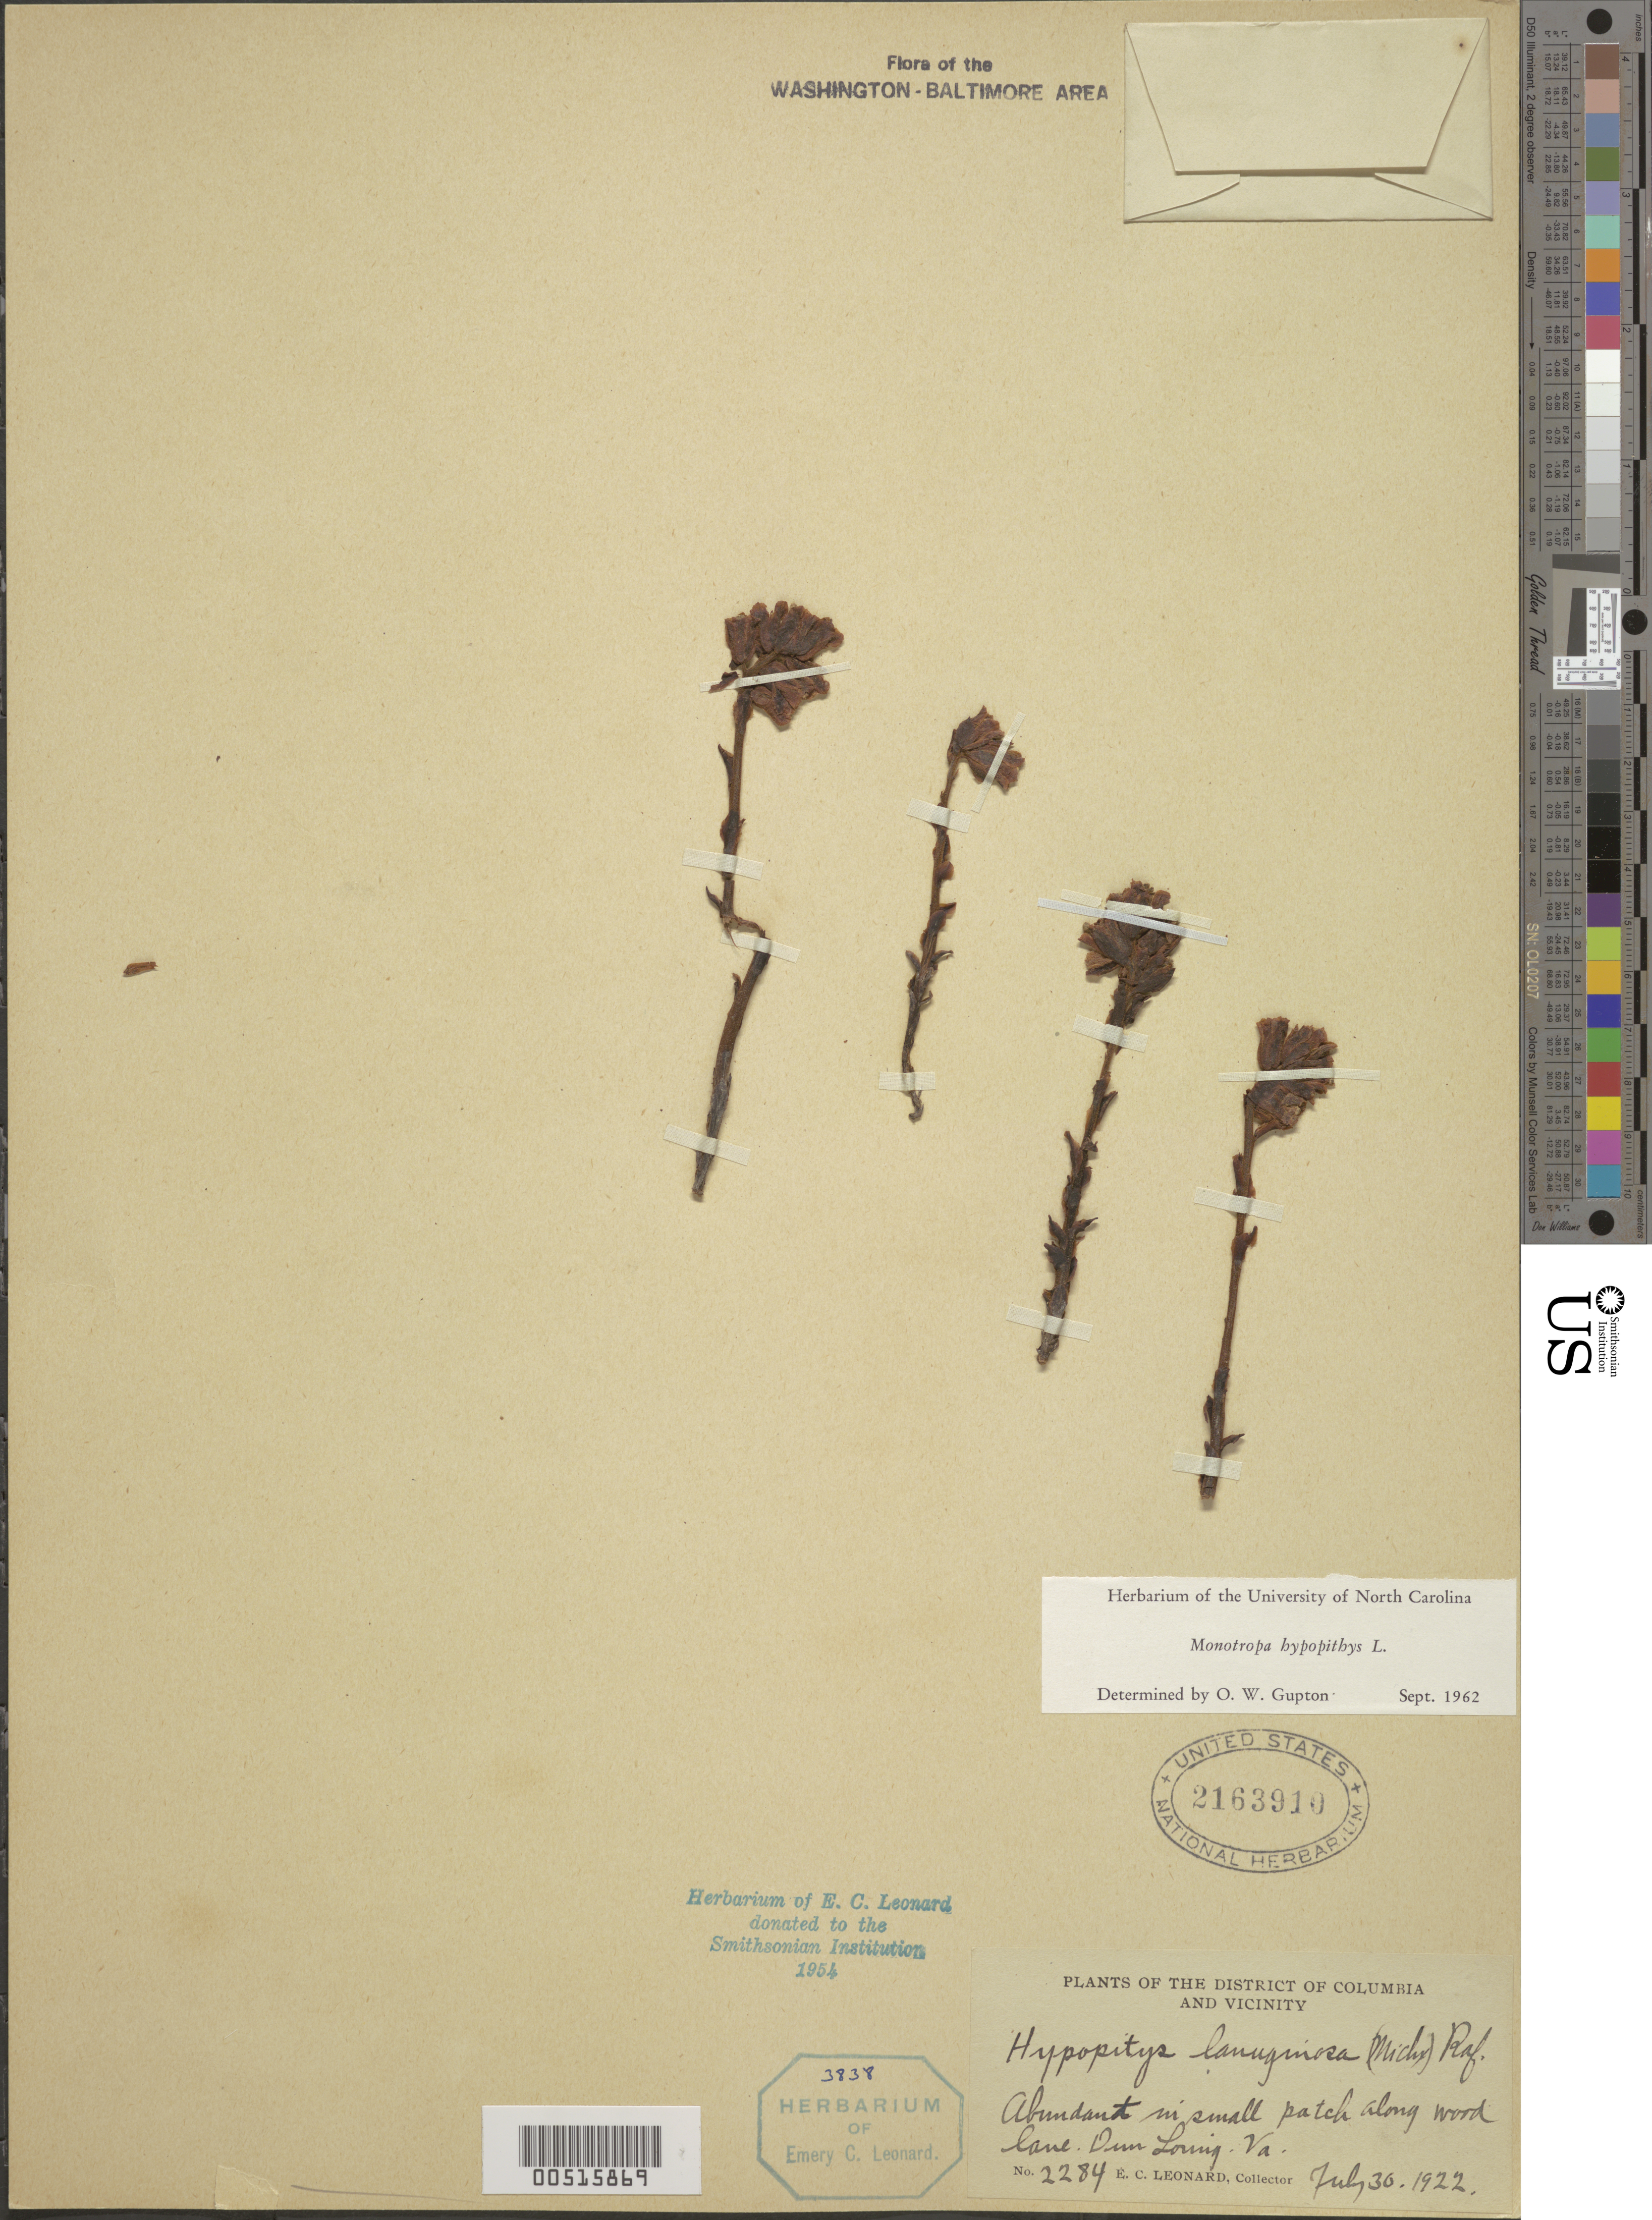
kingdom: Plantae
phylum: Tracheophyta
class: Magnoliopsida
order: Ericales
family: Ericaceae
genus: Hypopitys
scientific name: Hypopitys monotropa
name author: Crantz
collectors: E. C. Leonard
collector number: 2284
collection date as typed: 30 Jul 1922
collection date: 1922-07-30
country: United States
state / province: Virginia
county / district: Fairfax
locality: Dunn Loring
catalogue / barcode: US 2163910